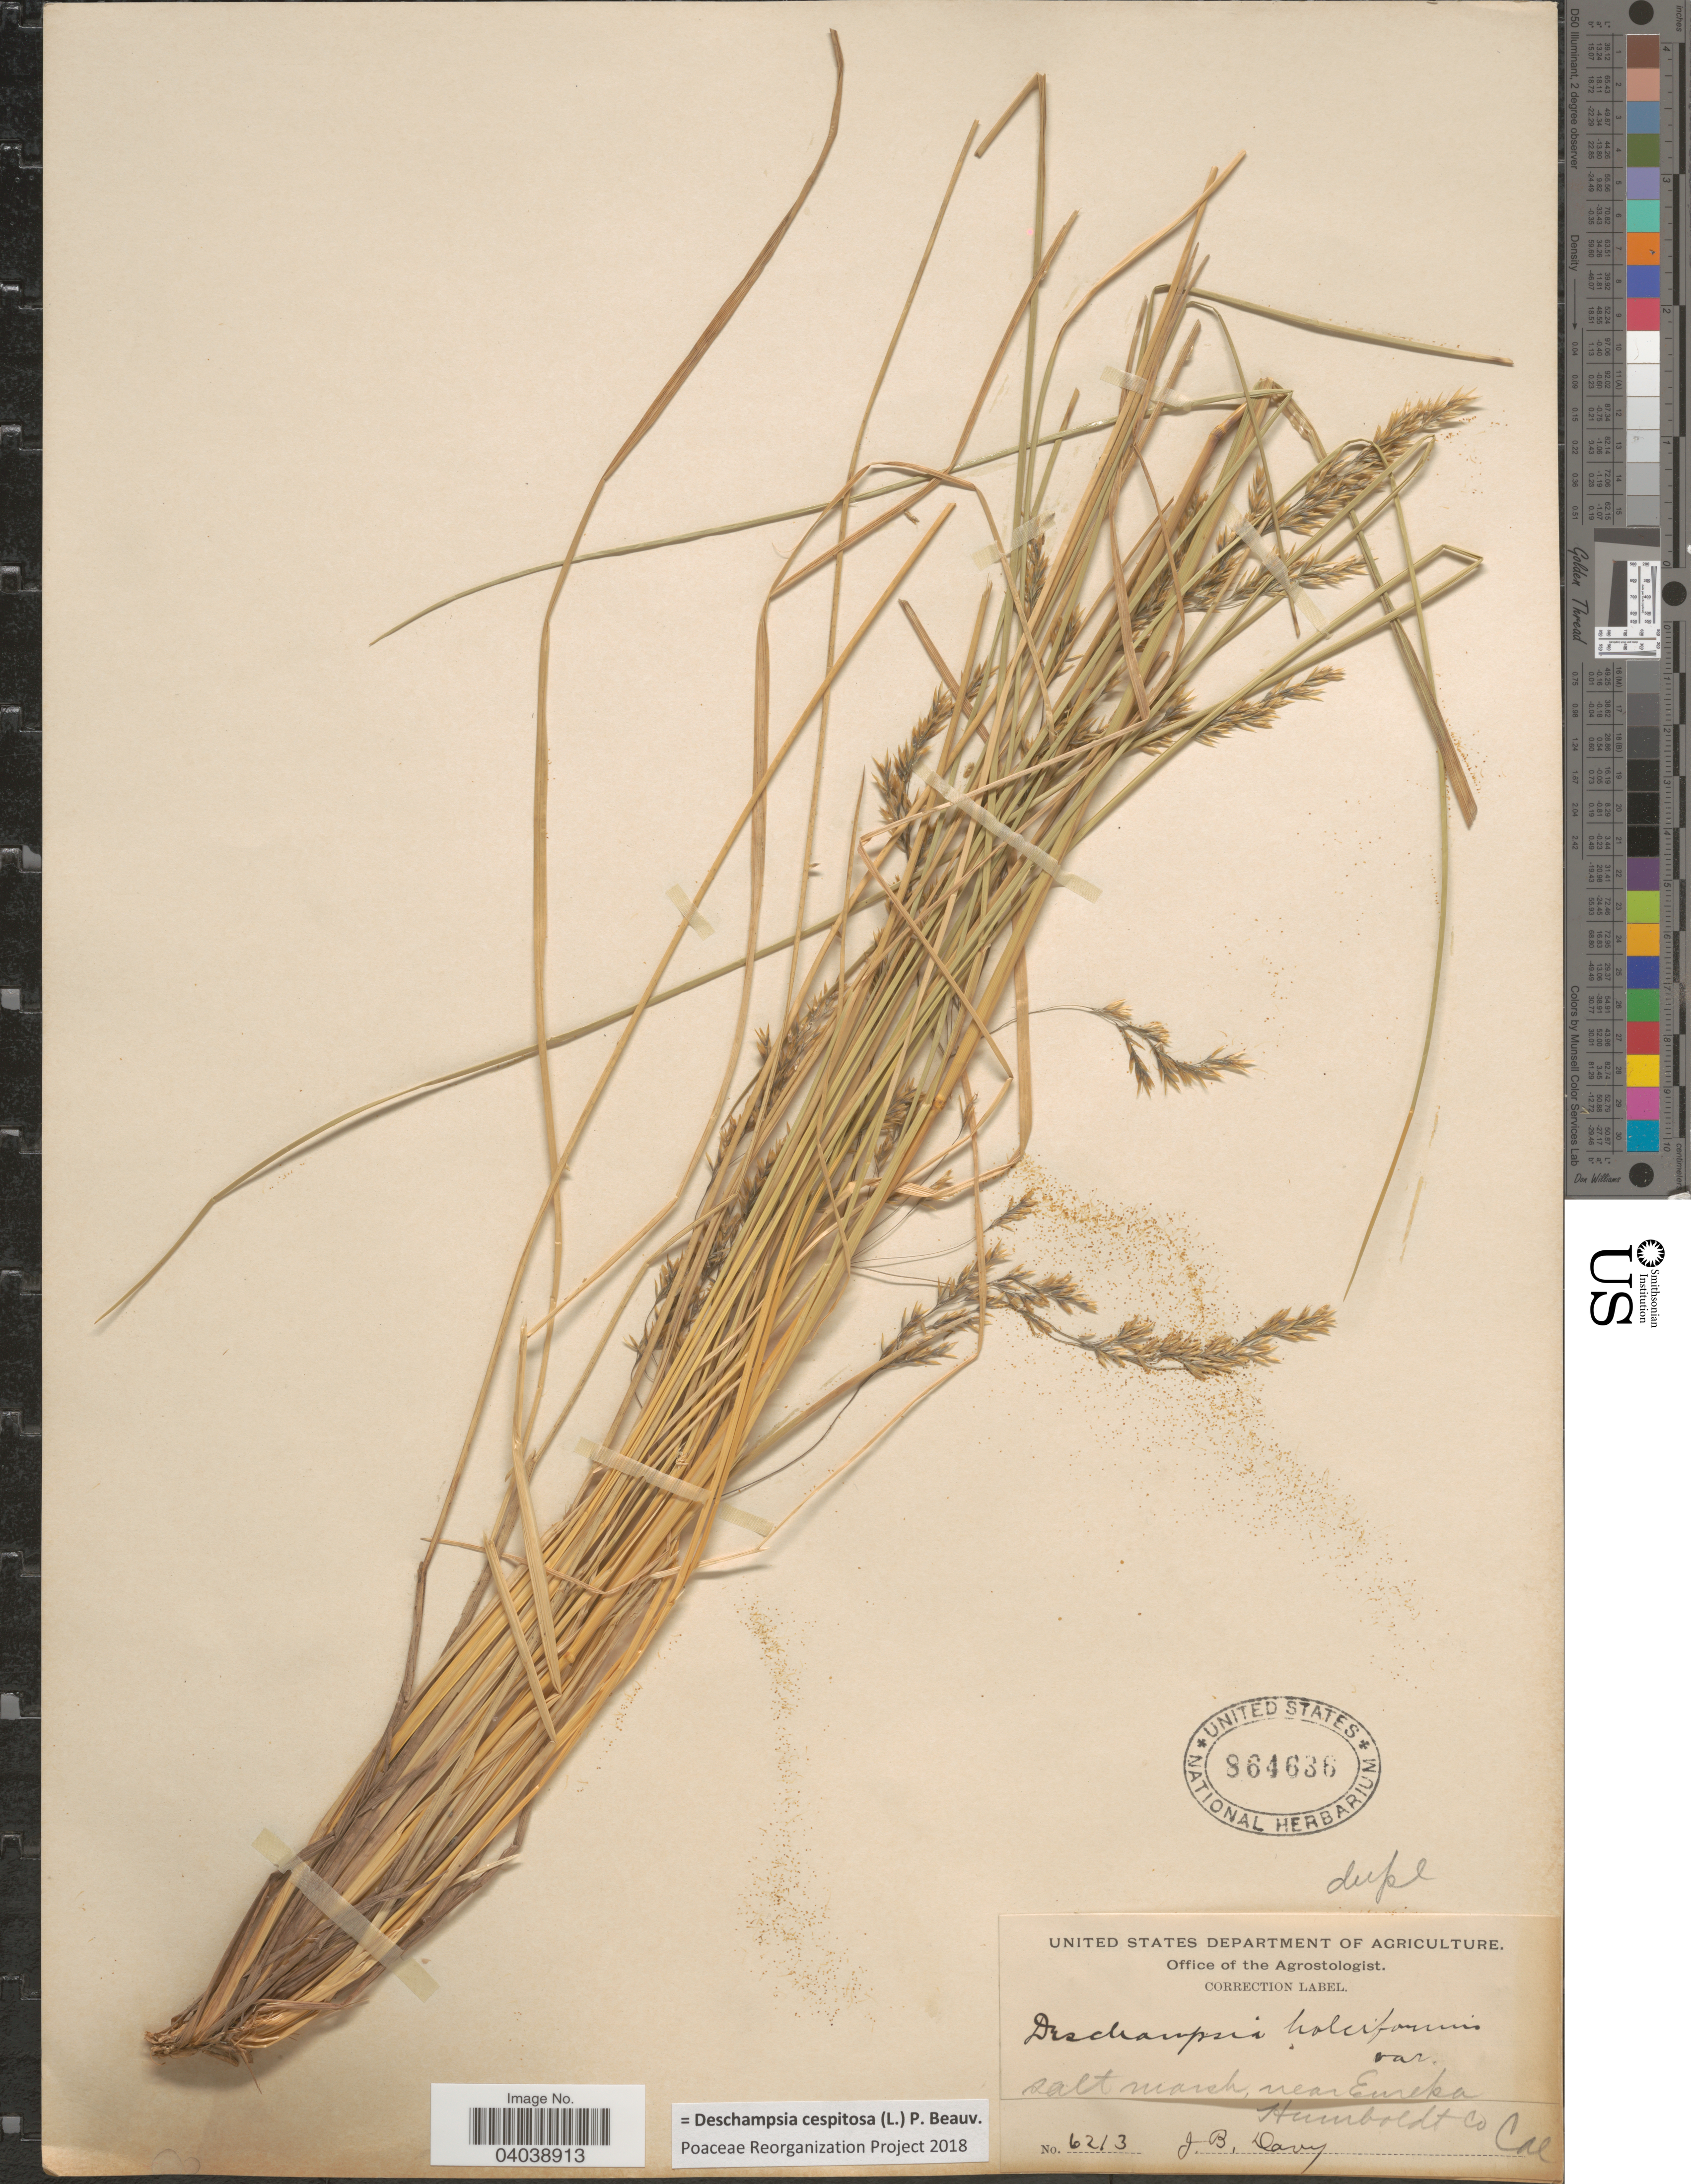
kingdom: Plantae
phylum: Tracheophyta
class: Liliopsida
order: Poales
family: Poaceae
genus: Deschampsia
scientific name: Deschampsia cespitosa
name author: (L.) P. Beauv.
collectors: J. Burtt Davy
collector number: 6213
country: United States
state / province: California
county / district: Humboldt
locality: Salt marsh, near Eureka. Humboldt Co.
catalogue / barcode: US 864636